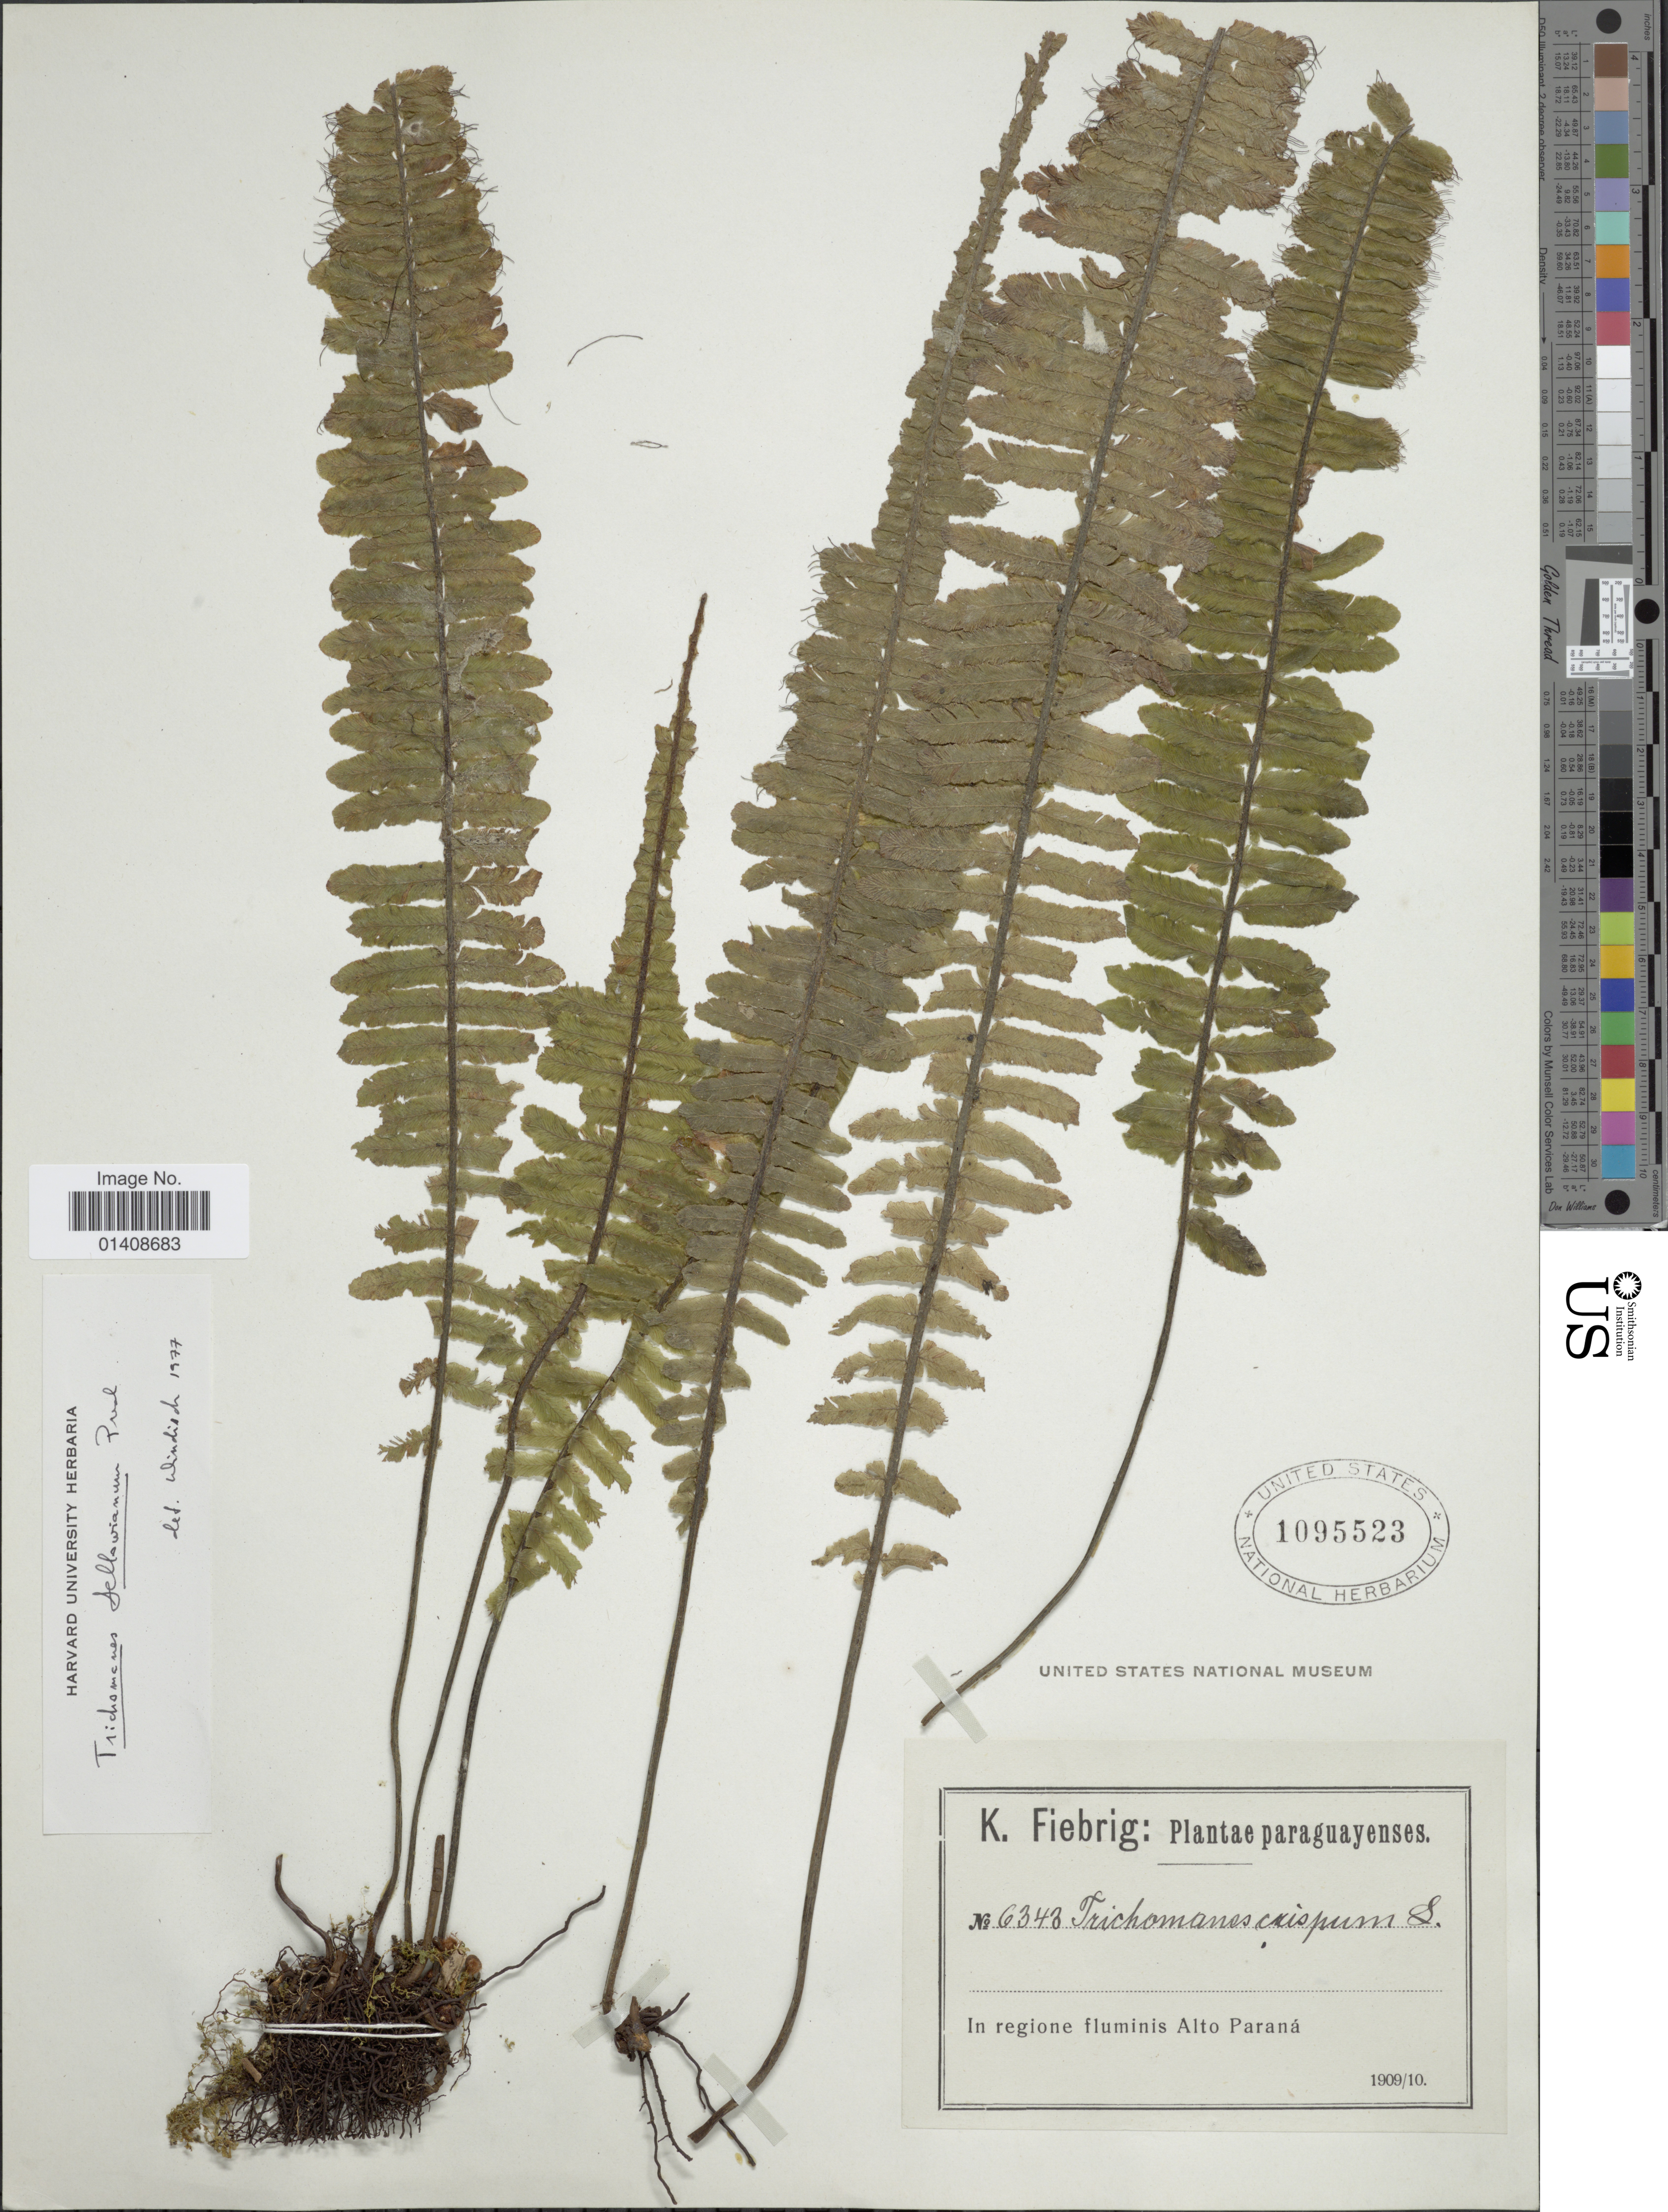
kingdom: Plantae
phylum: Tracheophyta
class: Polypodiopsida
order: Hymenophyllales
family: Hymenophyllaceae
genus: Trichomanes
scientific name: Trichomanes cristatum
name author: Kaulf.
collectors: K. Fiebrig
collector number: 6343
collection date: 1909-10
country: Paraguay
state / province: Alto Parana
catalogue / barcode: US 1095523